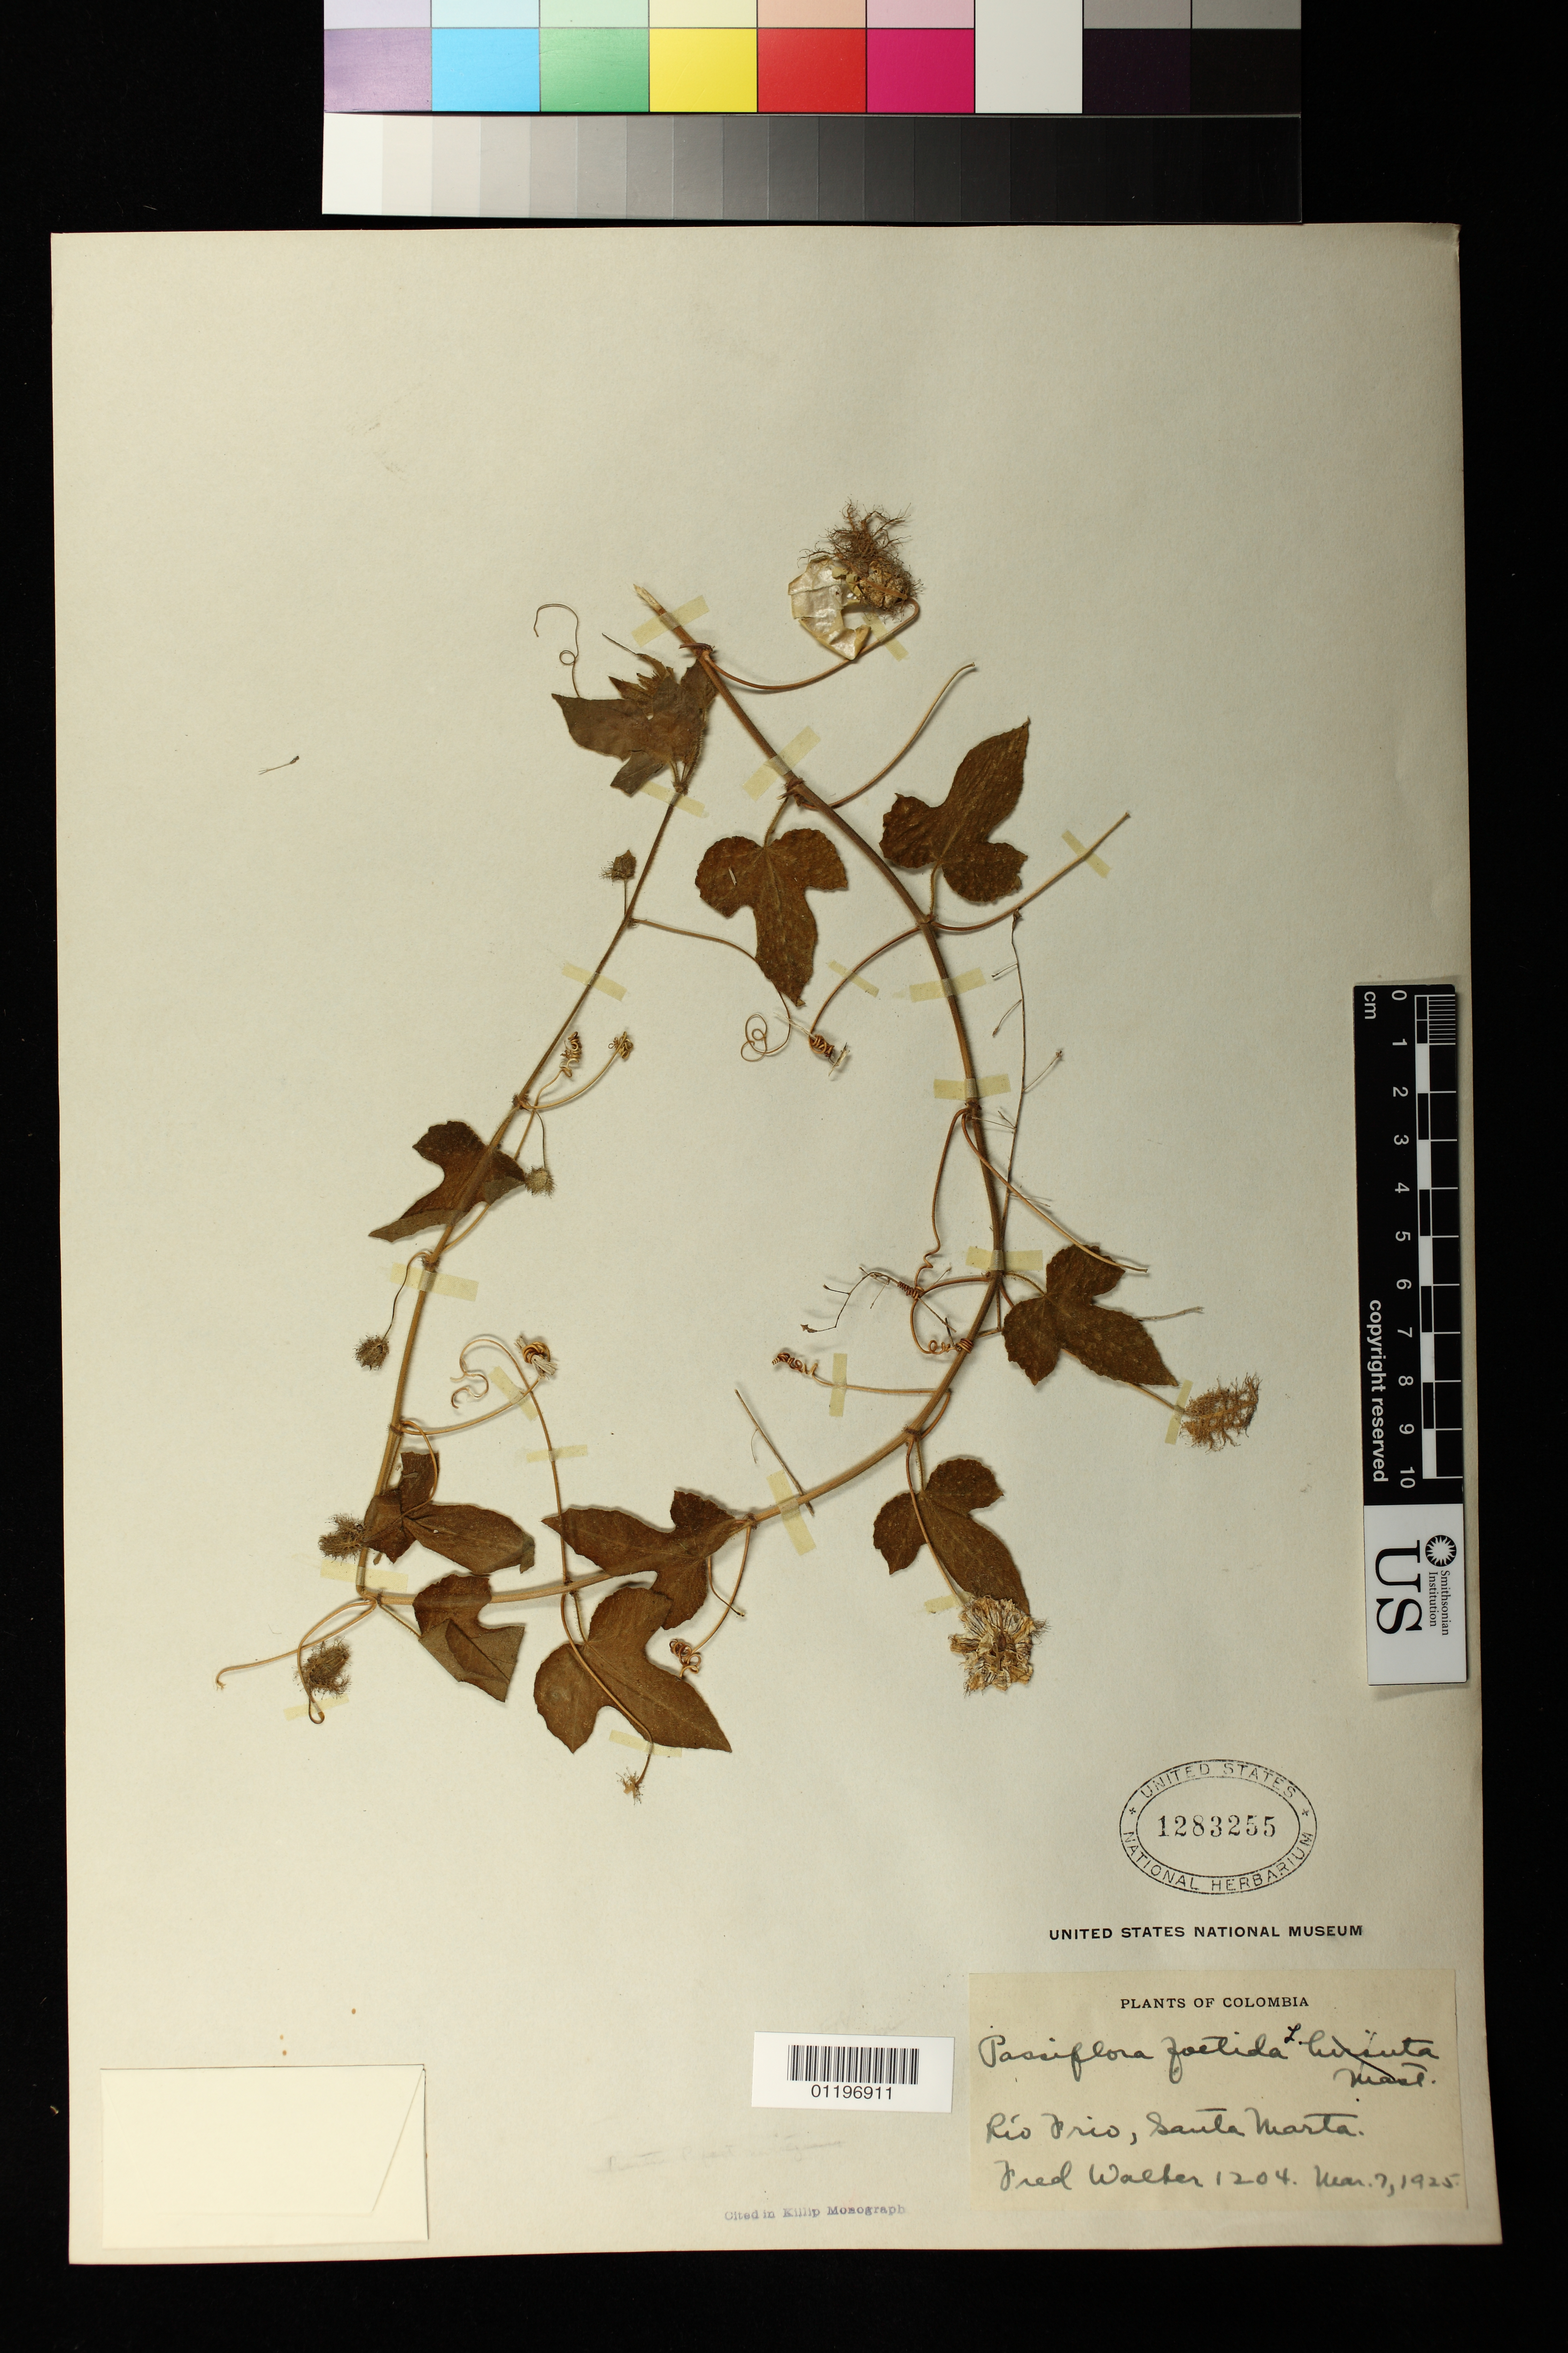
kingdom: Plantae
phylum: Tracheophyta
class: Magnoliopsida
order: Malpighiales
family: Passifloraceae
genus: Passiflora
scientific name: Passiflora foetida var. hispida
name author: (DC. ex Triana & Planch.) Killip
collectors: F. Walker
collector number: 1204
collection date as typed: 03 Jul 1925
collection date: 1925-07-03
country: Colombia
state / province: Magdalena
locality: Río Frio, Santa Marta.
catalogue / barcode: US 1283255